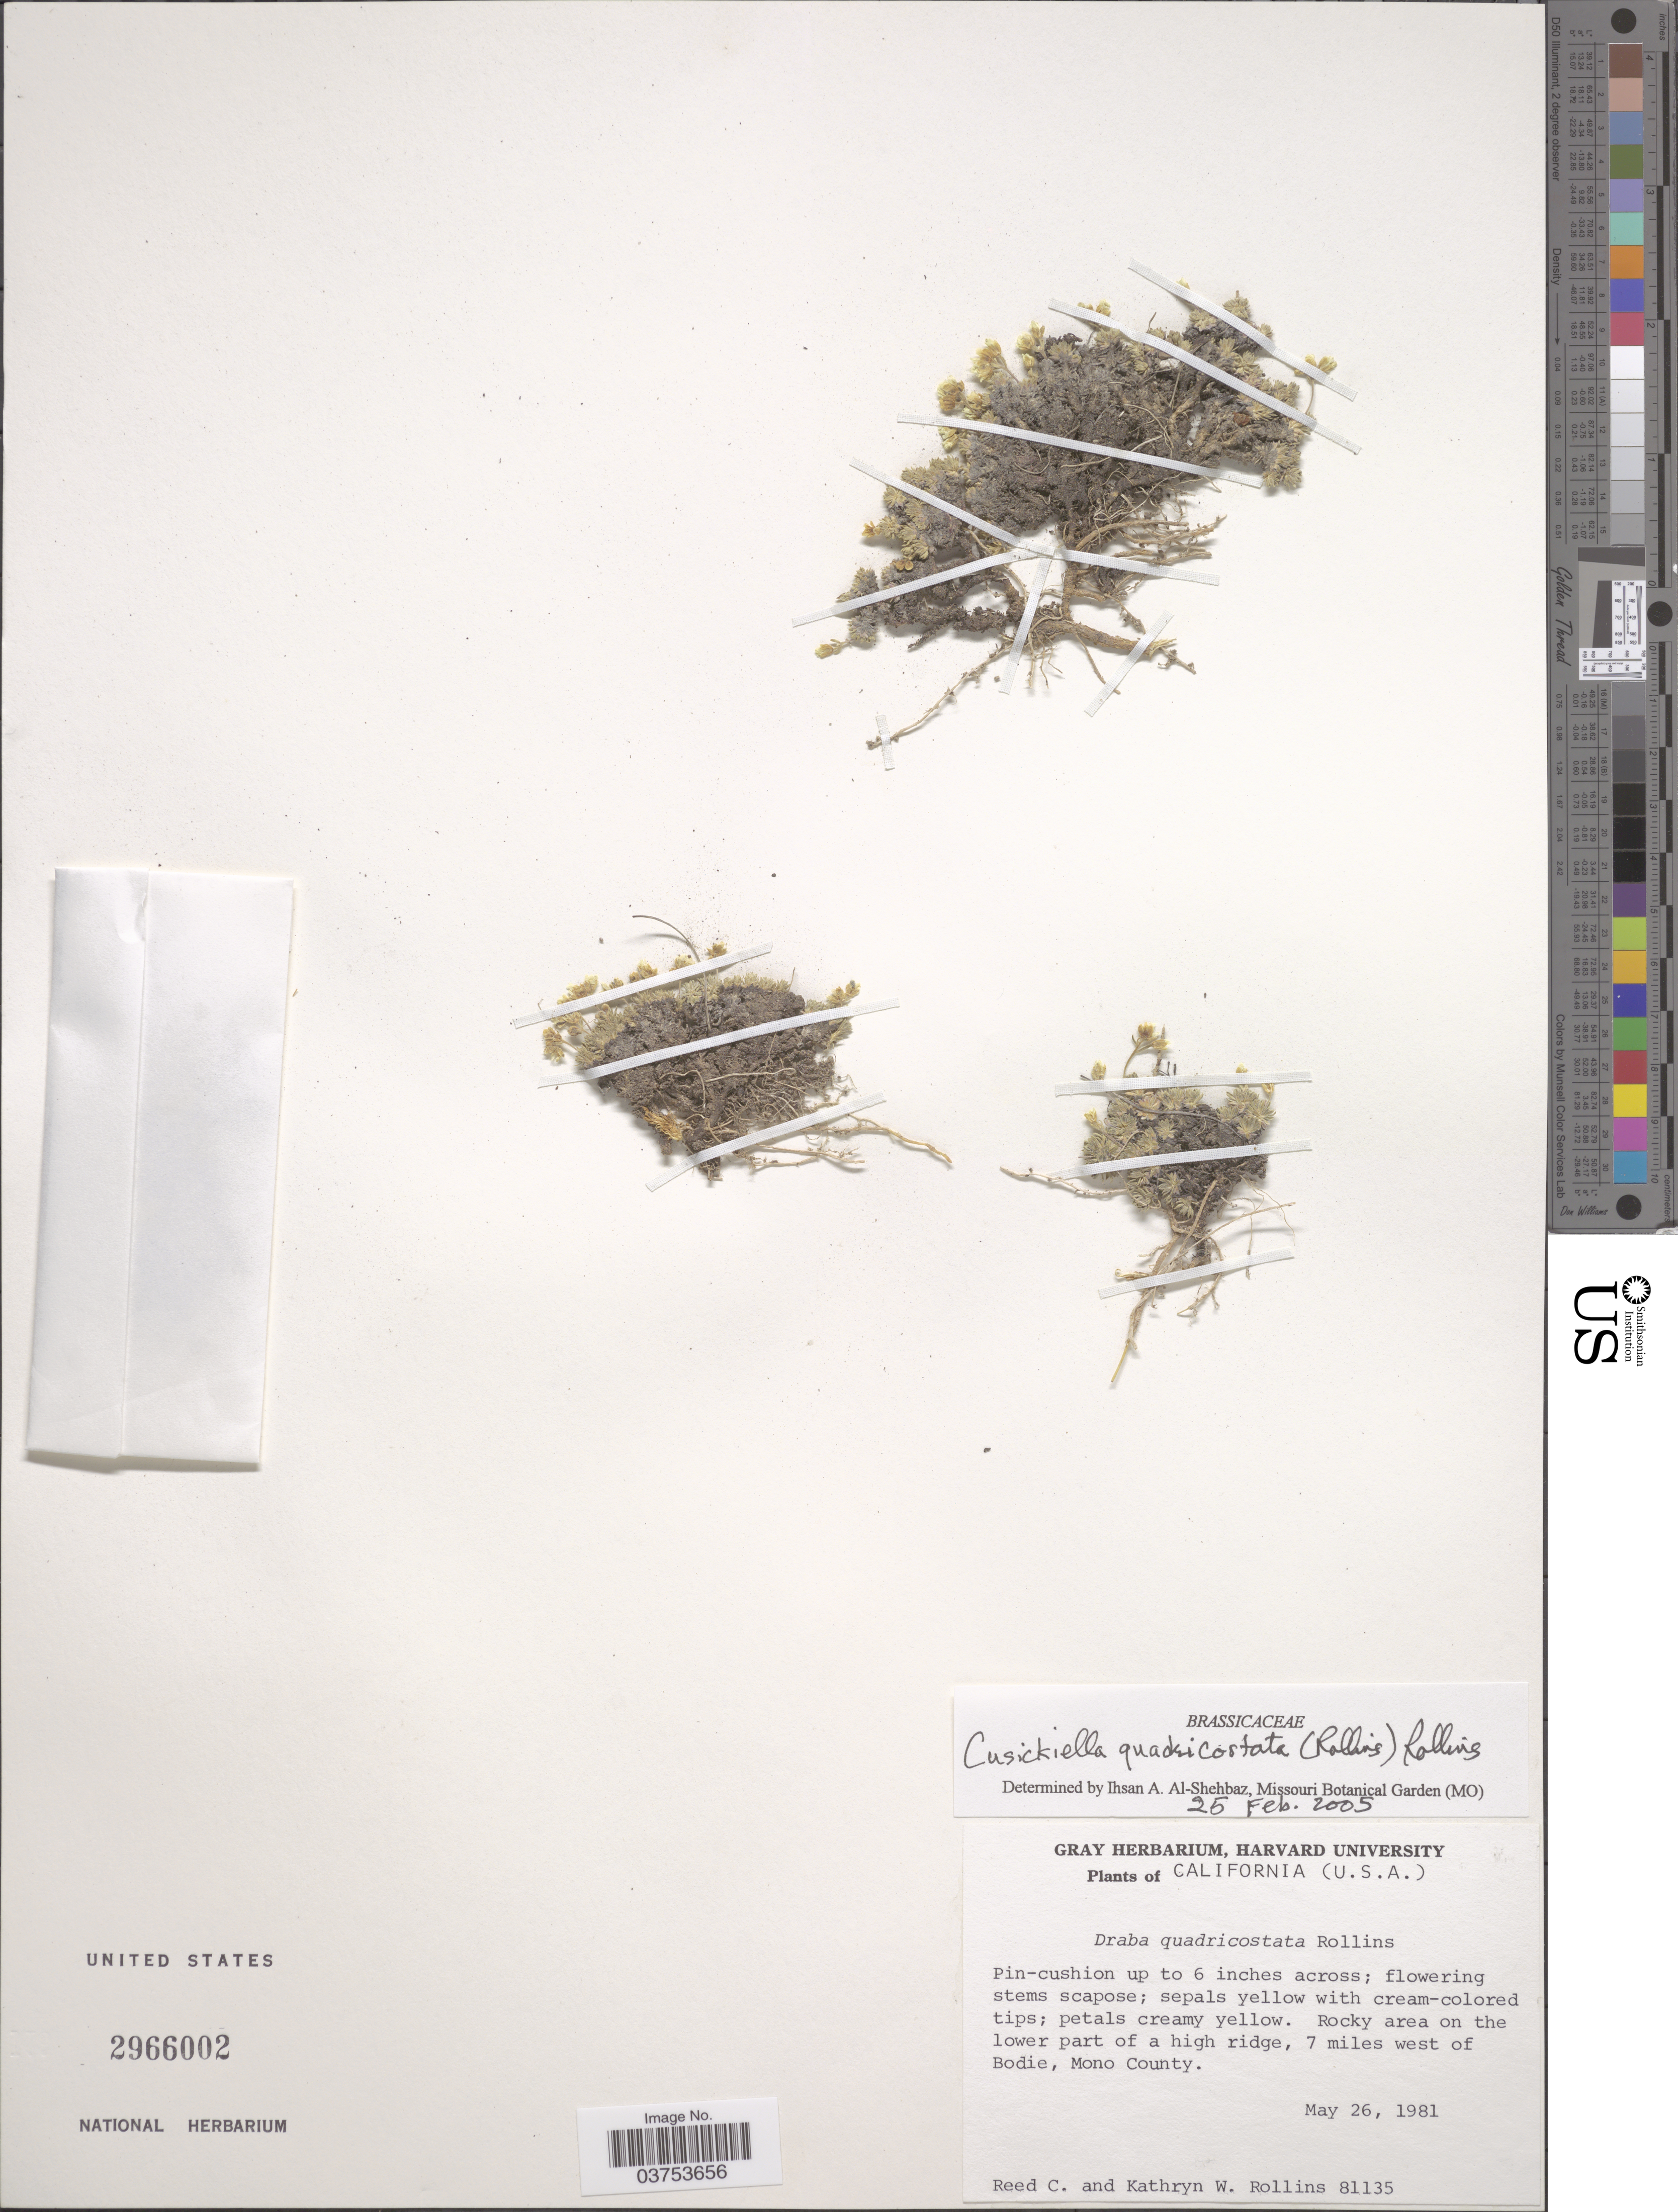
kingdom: Plantae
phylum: Tracheophyta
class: Magnoliopsida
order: Brassicales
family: Brassicaceae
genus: Cusickiella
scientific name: Cusickiella quadricostata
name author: (Rollins) Rollins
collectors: R. C. Rollins & K. W. Rollins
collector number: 81135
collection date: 1981-05-26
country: United States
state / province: California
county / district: Mono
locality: Rocky area on the lower part of a high ridge, 7 miles west of Bodie, Mono County.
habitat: rocky area on the lower part of a high ridge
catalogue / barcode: US 2966002